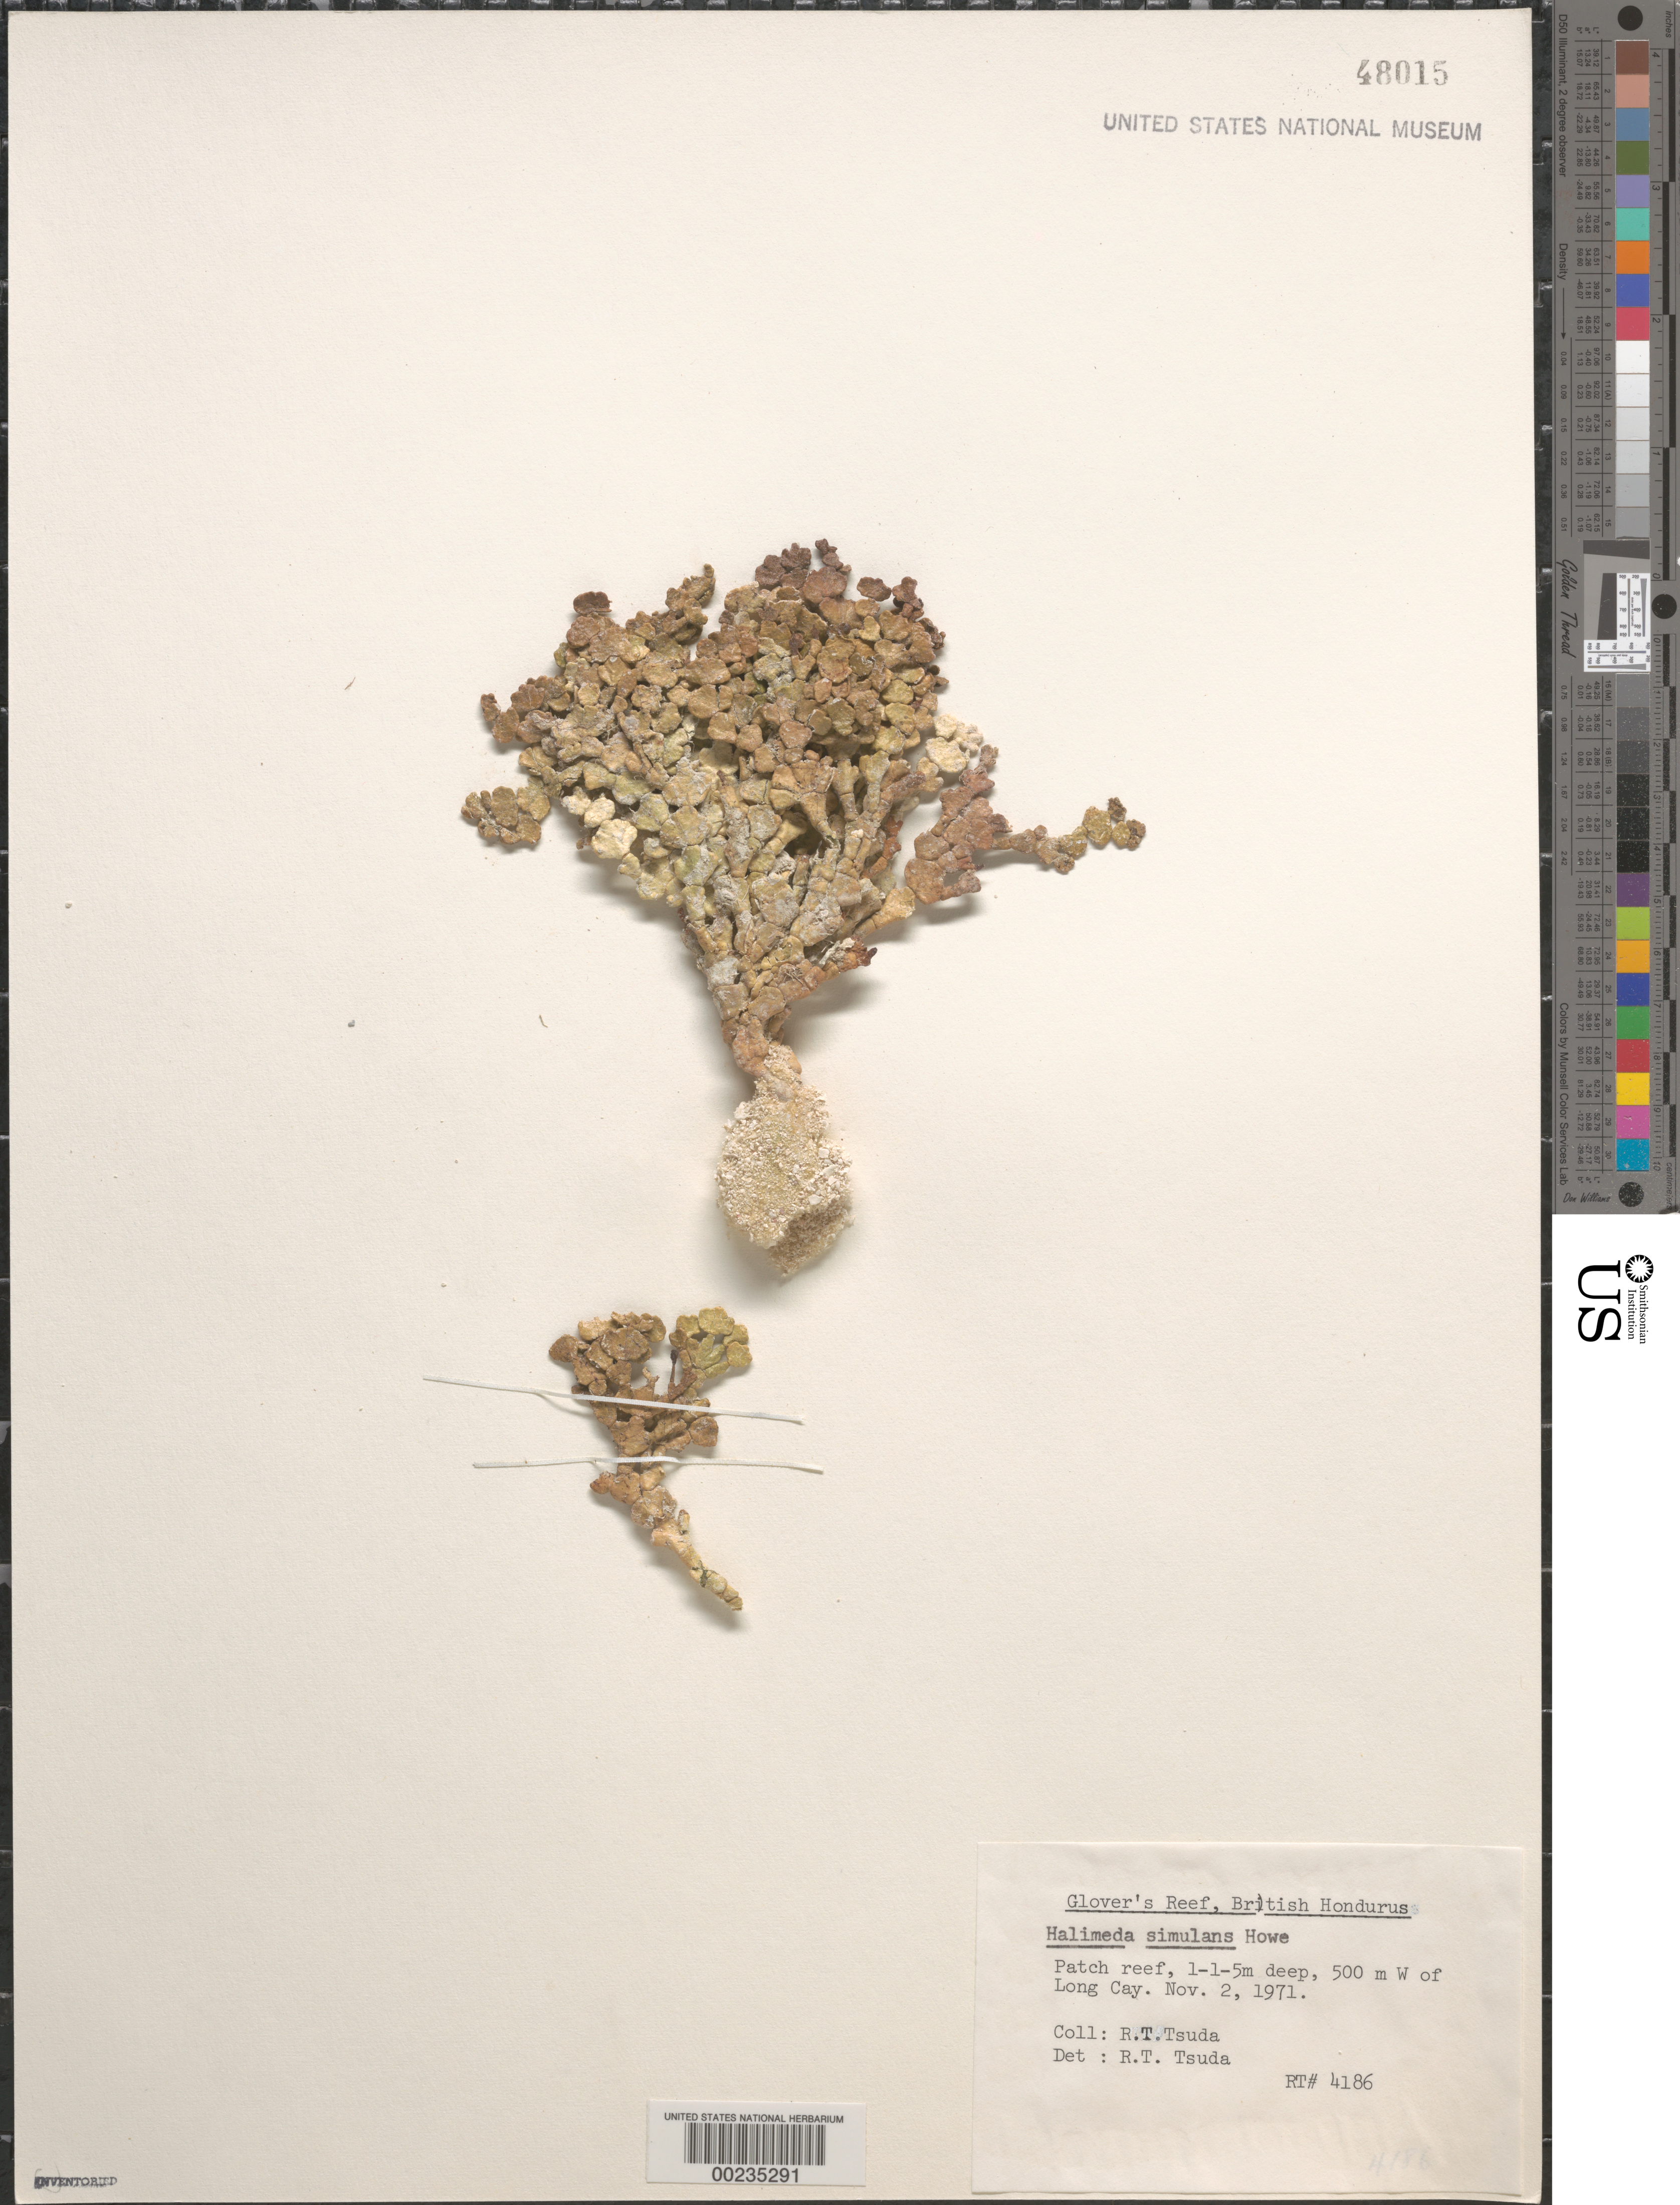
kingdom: Plantae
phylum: Chlorophyta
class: Ulvophyceae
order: Bryopsidales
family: Halimedaceae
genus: Halimeda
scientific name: Halimeda simulans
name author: M. Howe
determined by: Tsuda, R. T.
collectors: R. Tsuda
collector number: Rt 4186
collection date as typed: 02 Nov 1971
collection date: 1971-11-02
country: Belize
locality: Glover's Reef, W of Long Cay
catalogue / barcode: US 48015